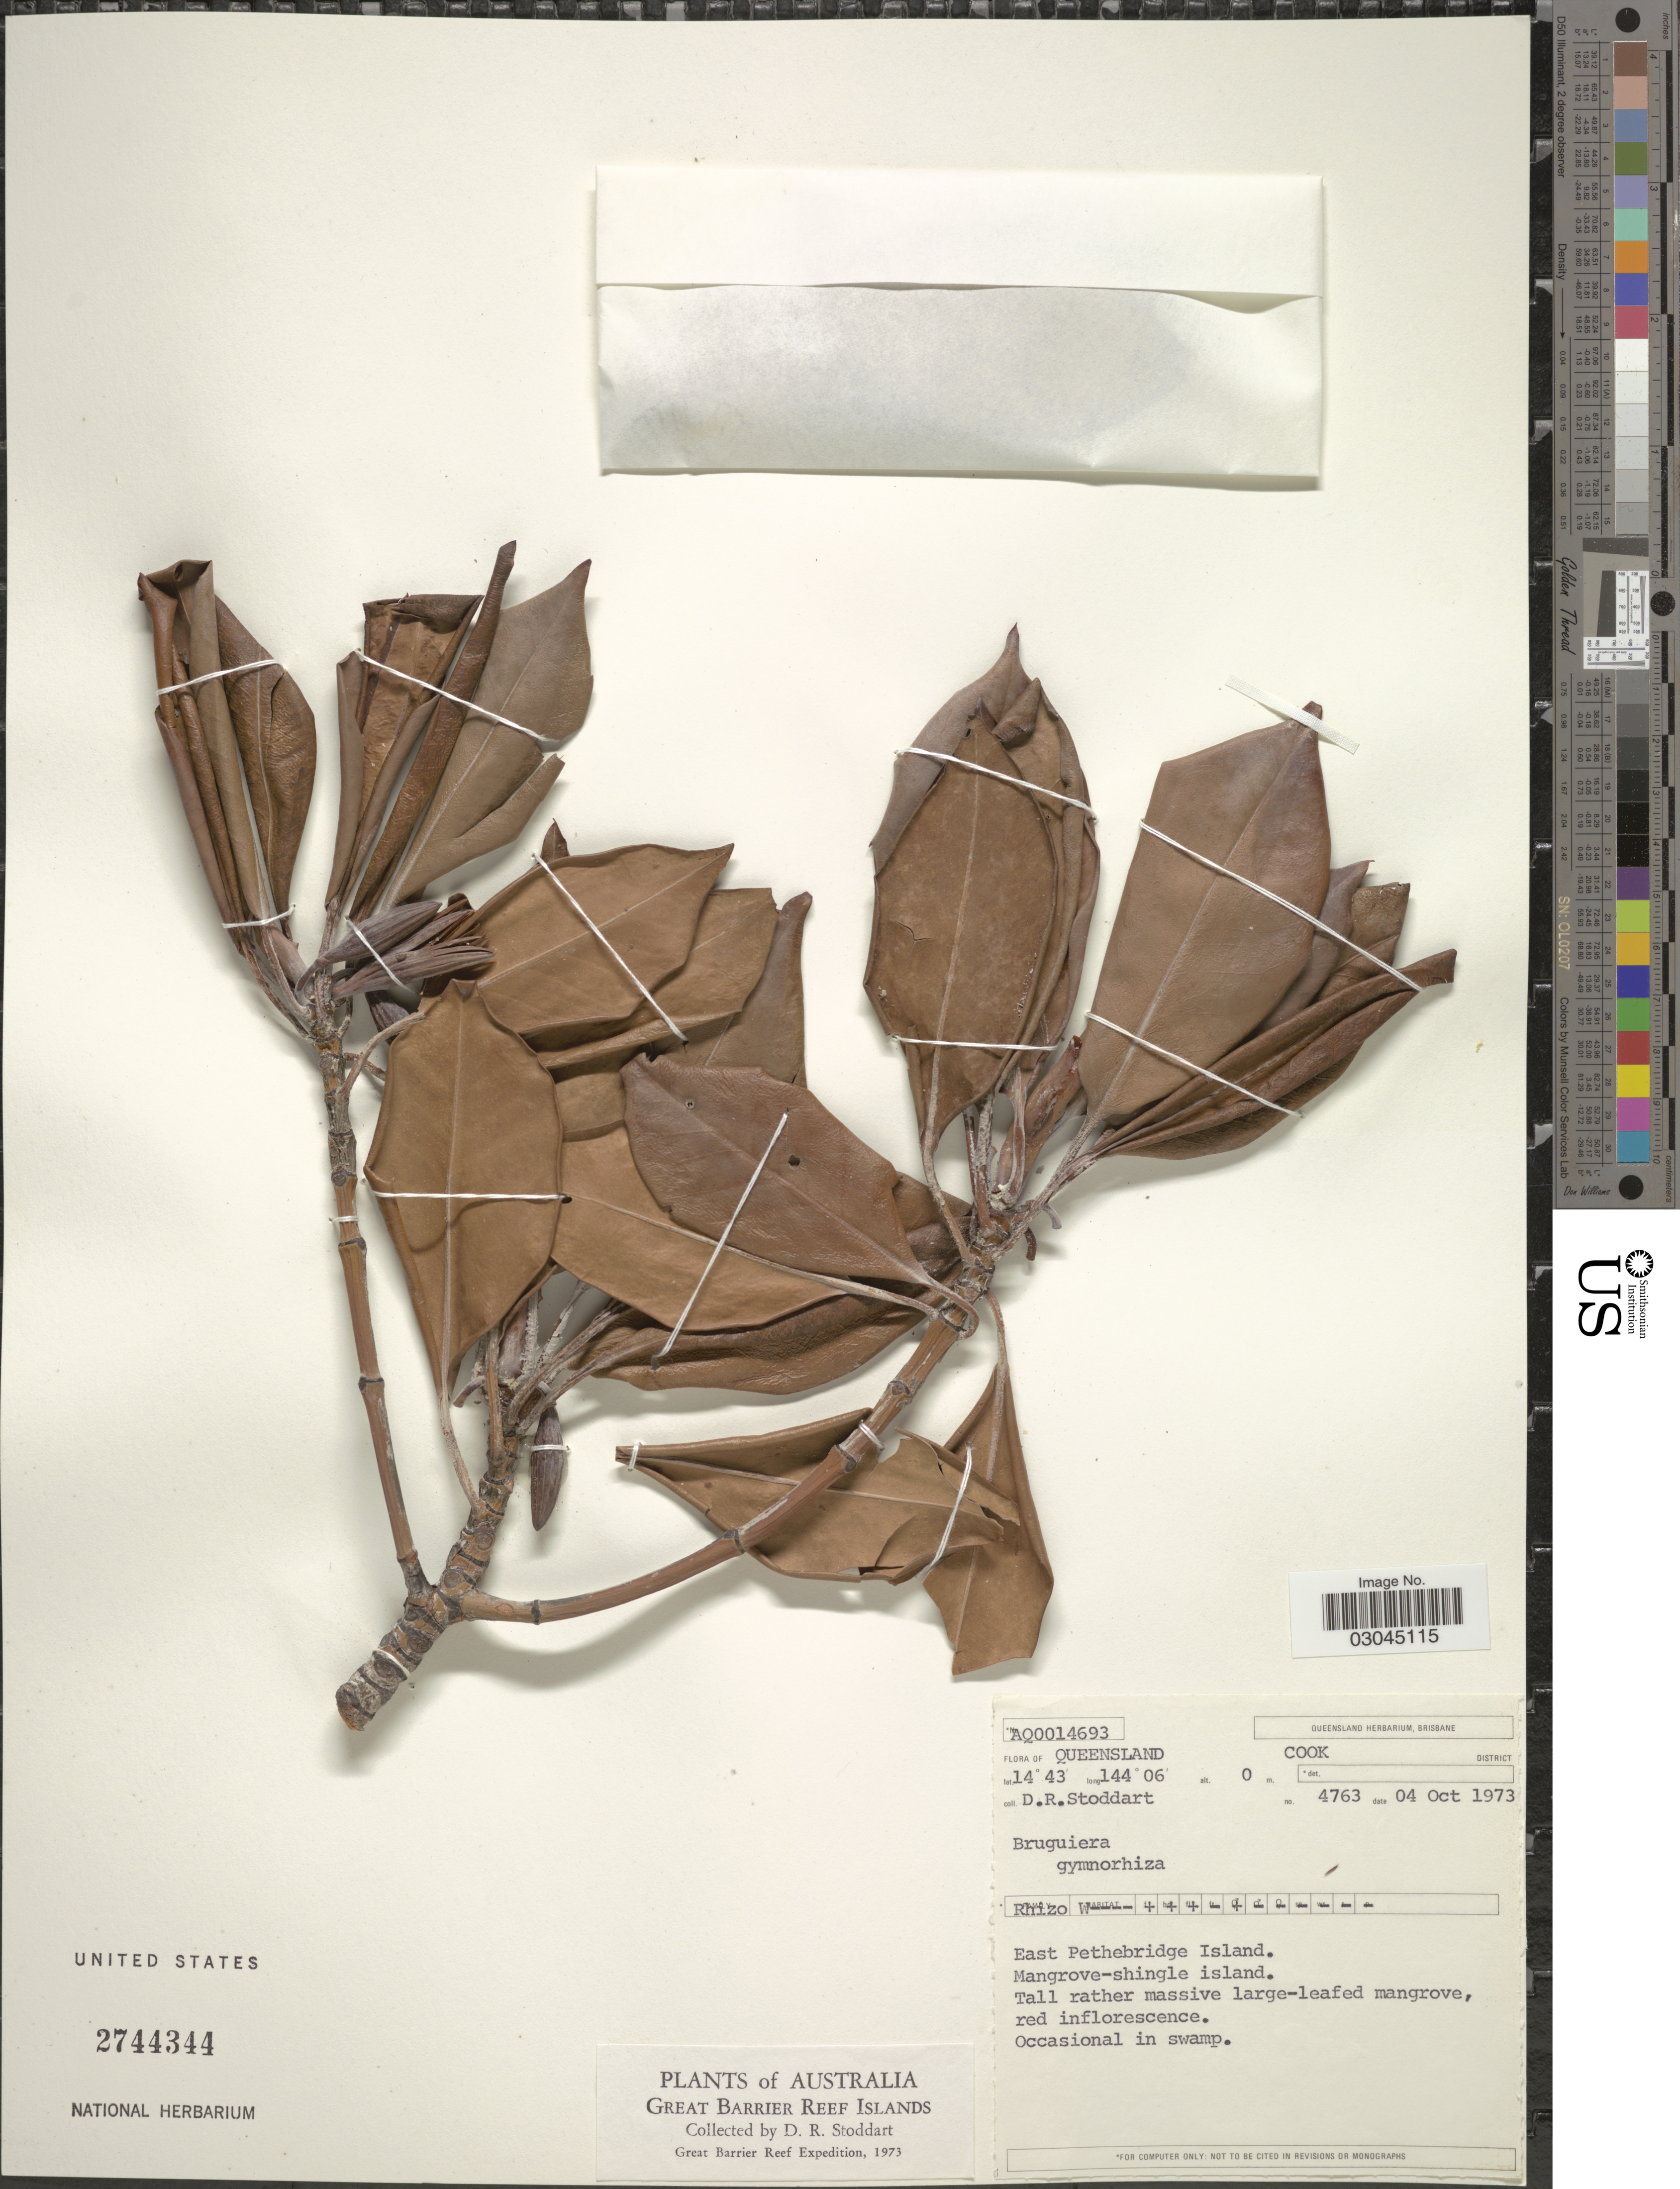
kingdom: Plantae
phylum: Tracheophyta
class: Magnoliopsida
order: Malpighiales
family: Rhizophoraceae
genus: Bruguiera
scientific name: Bruguiera gymnorhiza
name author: (L.) Savigny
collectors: D. R. Stoddart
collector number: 4763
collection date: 1973-10-04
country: Australia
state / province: Queensland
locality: Cook District. East Pethebridge Island. Mangrove-shingle island. Great Barrier Reef Islands. Great Barrier Reef.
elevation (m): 0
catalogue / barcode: US 2744344